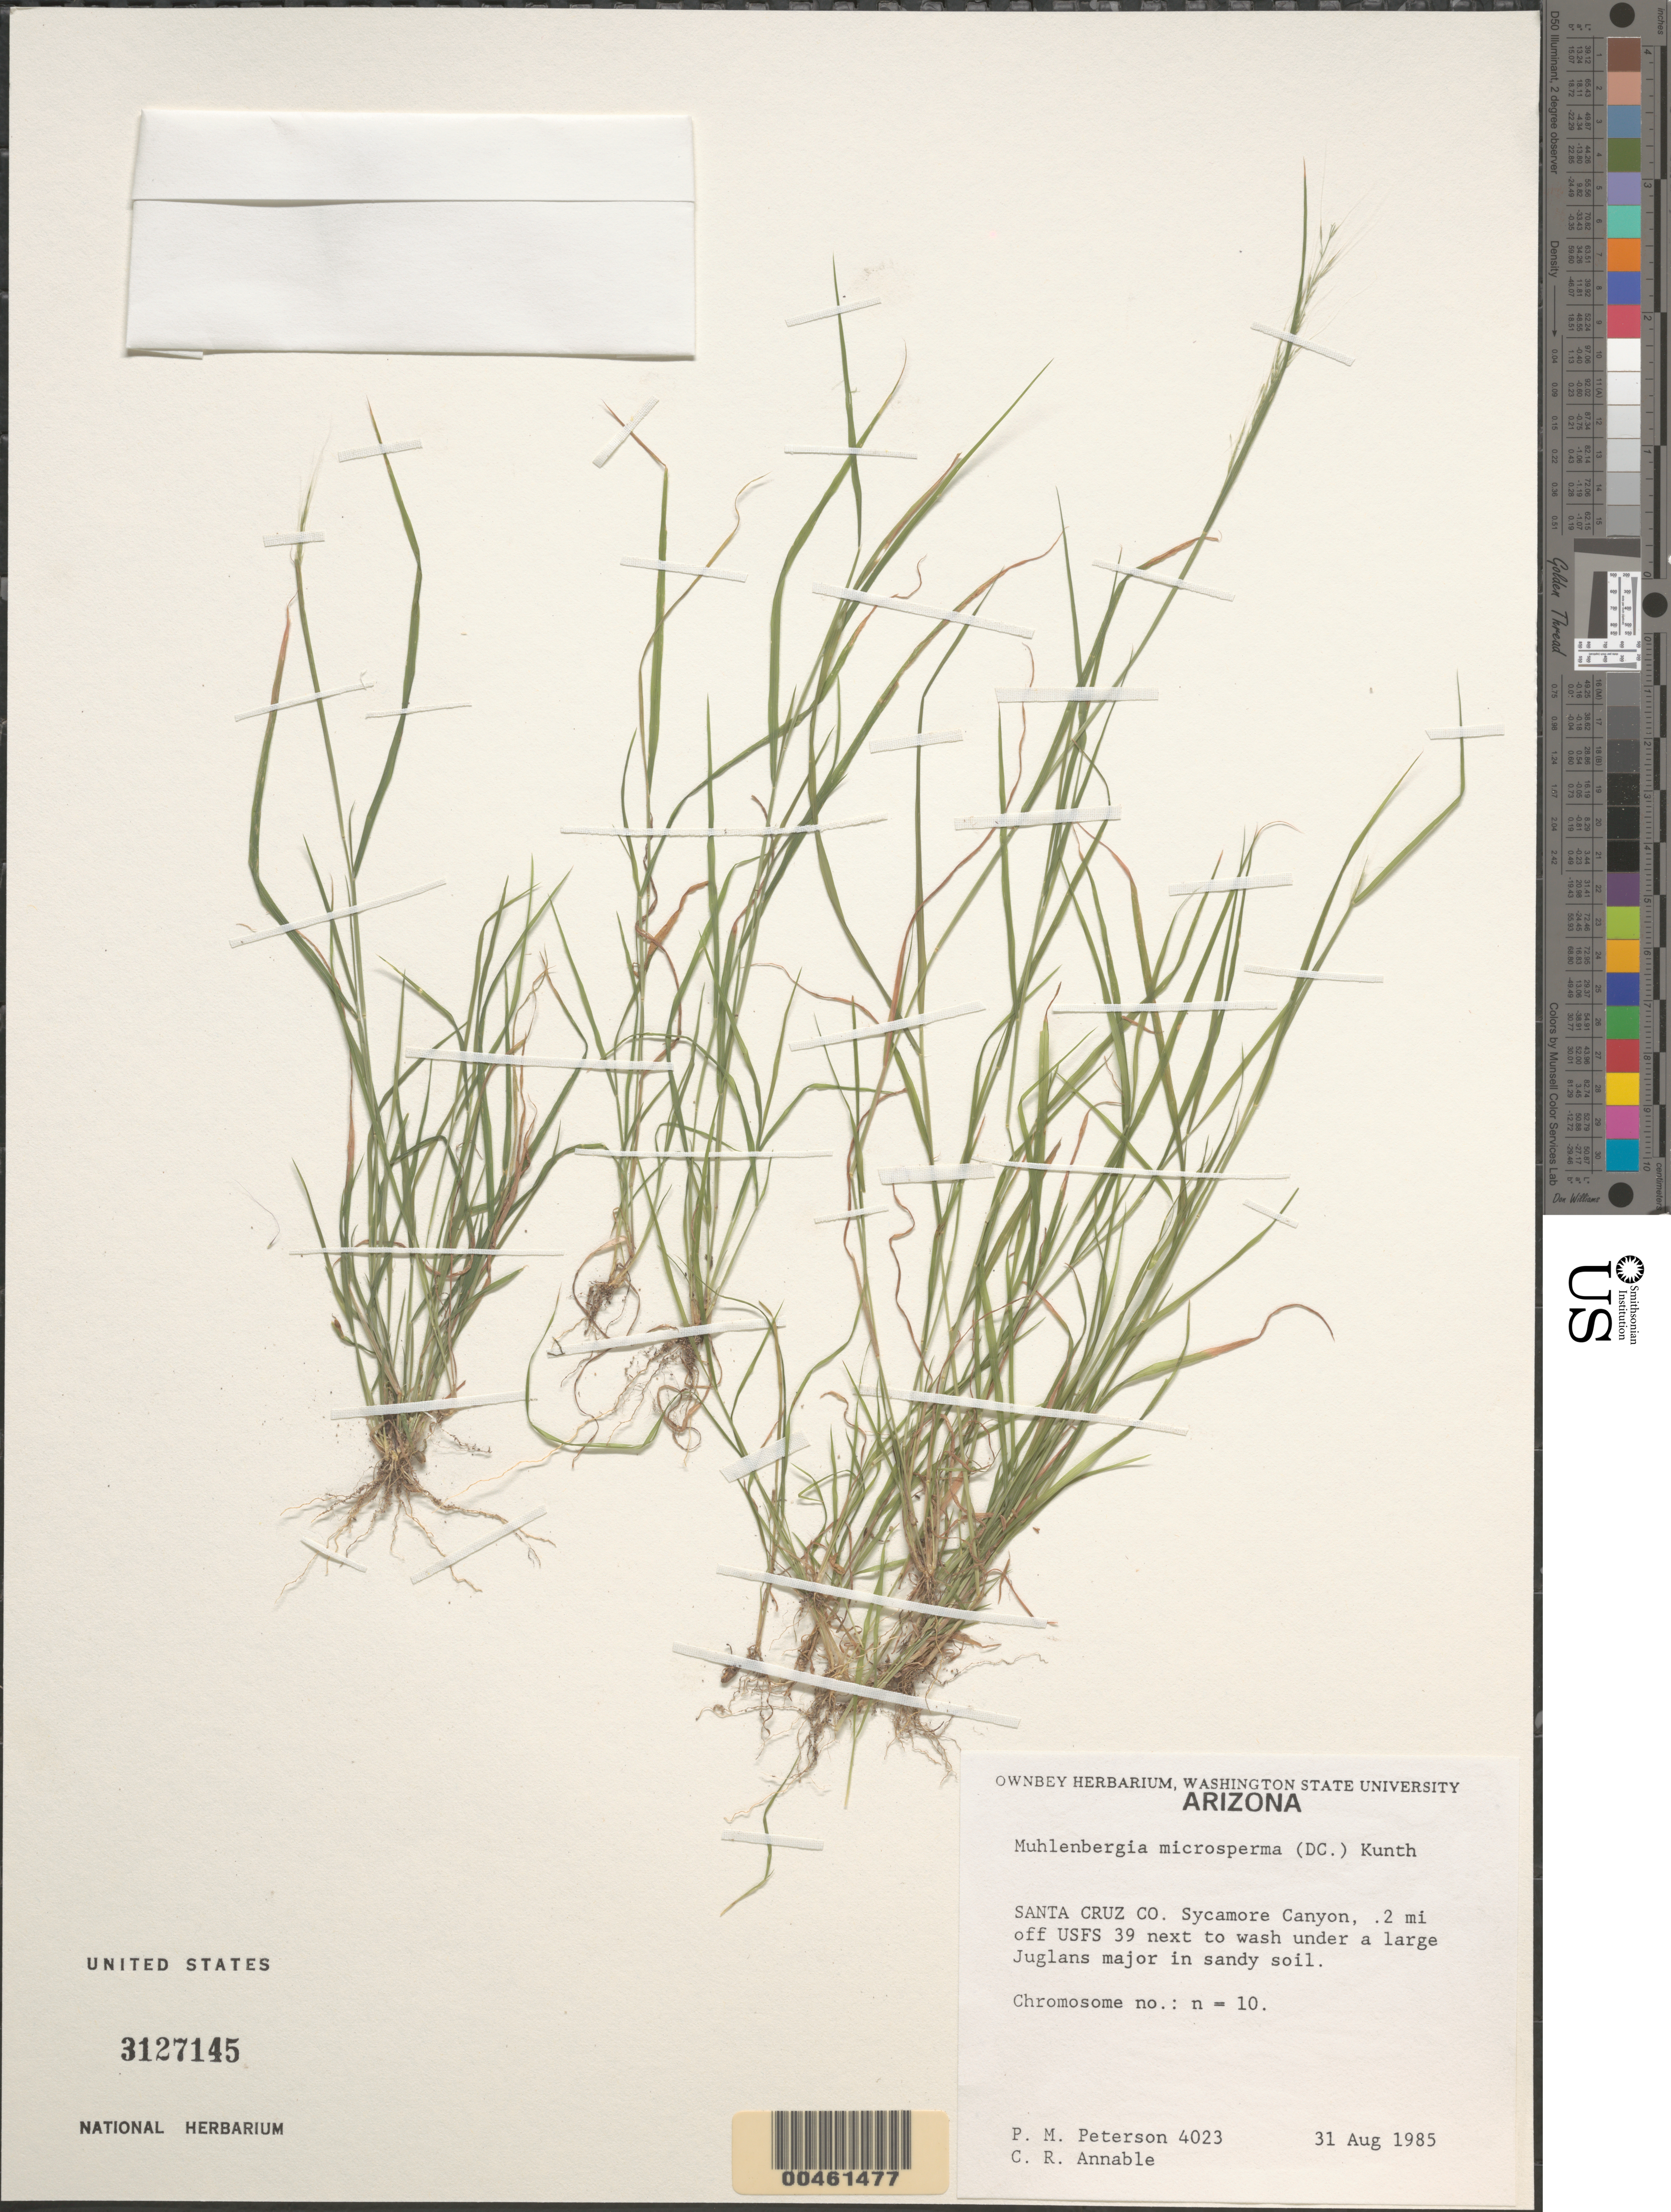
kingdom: Plantae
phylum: Tracheophyta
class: Liliopsida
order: Poales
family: Poaceae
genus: Muhlenbergia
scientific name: Muhlenbergia microsperma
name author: (DC.) Kunth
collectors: P. M. Peterson & C. R. Annable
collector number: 04023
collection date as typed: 31 Aug 1985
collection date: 1985-08-31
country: United States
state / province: Arizona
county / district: Santa Cruz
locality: Sycamore Canyon, 0.2 miles off of USFS 39.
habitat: Next to wash under large Juglans major in sandy soil.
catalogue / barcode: US 3127145